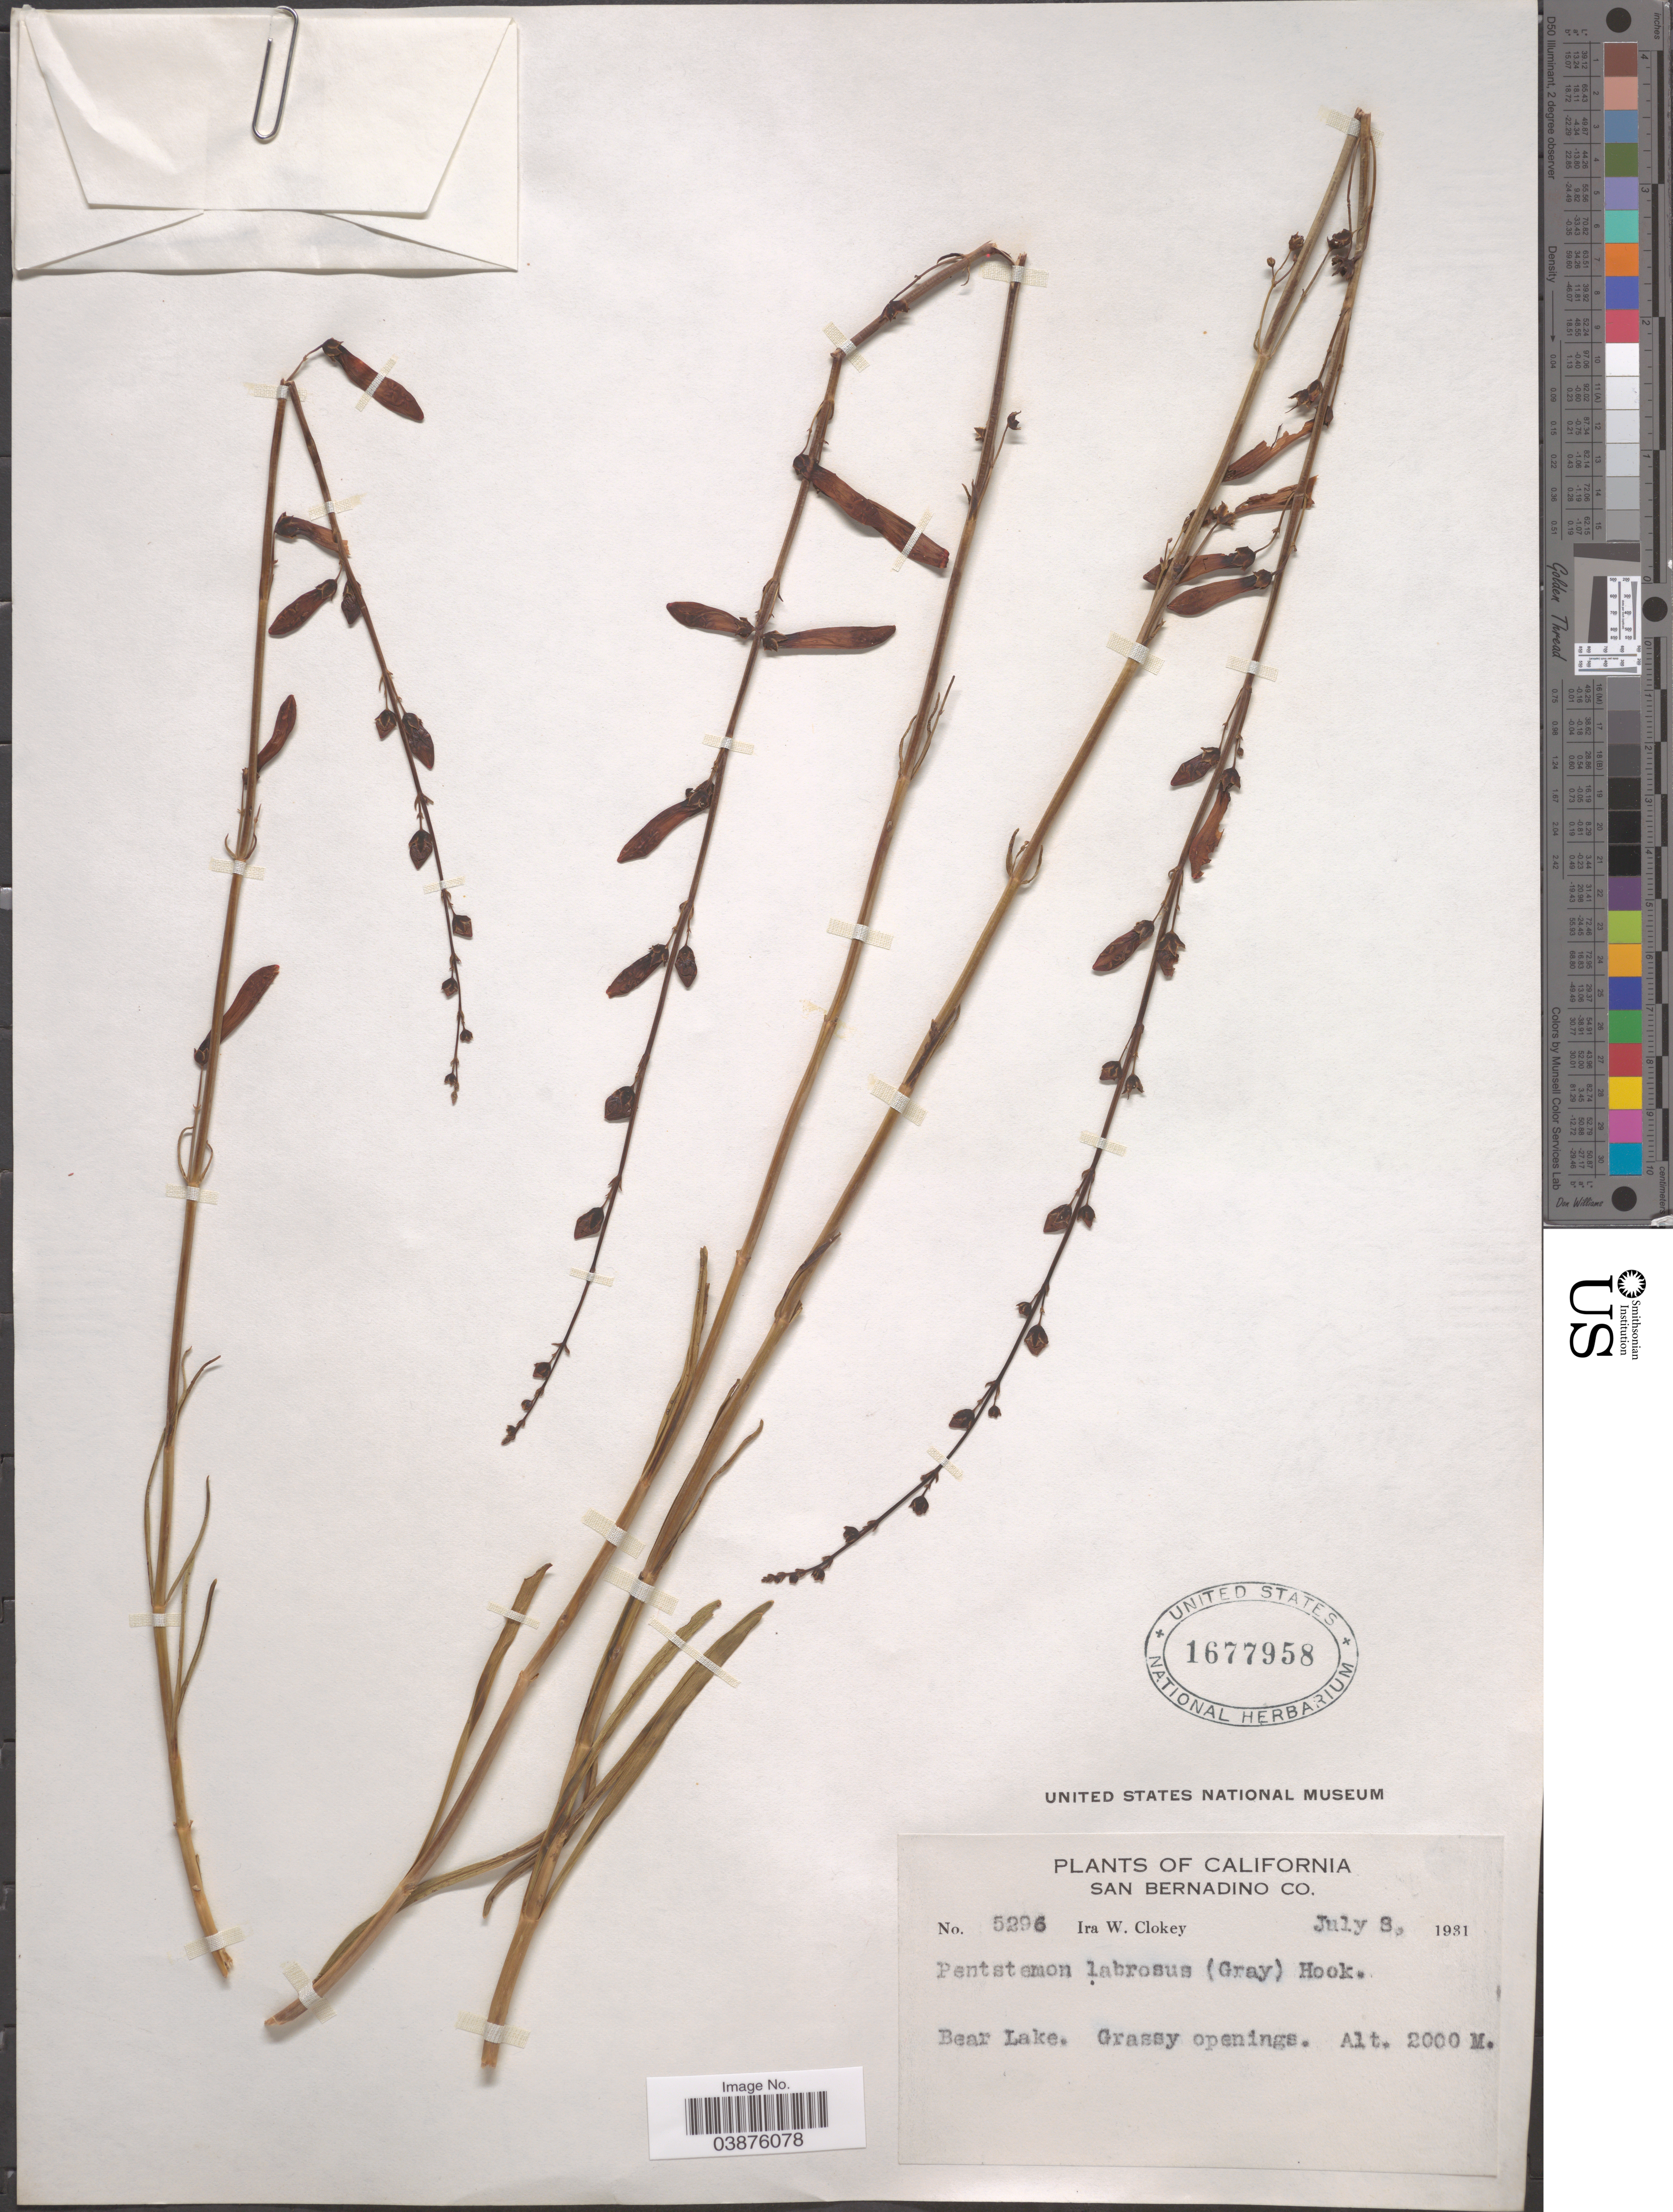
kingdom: Plantae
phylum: Tracheophyta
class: Magnoliopsida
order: Lamiales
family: Plantaginaceae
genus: Penstemon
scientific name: Penstemon labrosus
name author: (A. Gray) Mast. ex Hook. f.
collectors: I. W. Clokey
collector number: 5296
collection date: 1931-07-08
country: United States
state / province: California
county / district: San Bernardino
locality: San Bernardino Co. Bear Lake.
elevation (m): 2000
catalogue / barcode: US 1677958